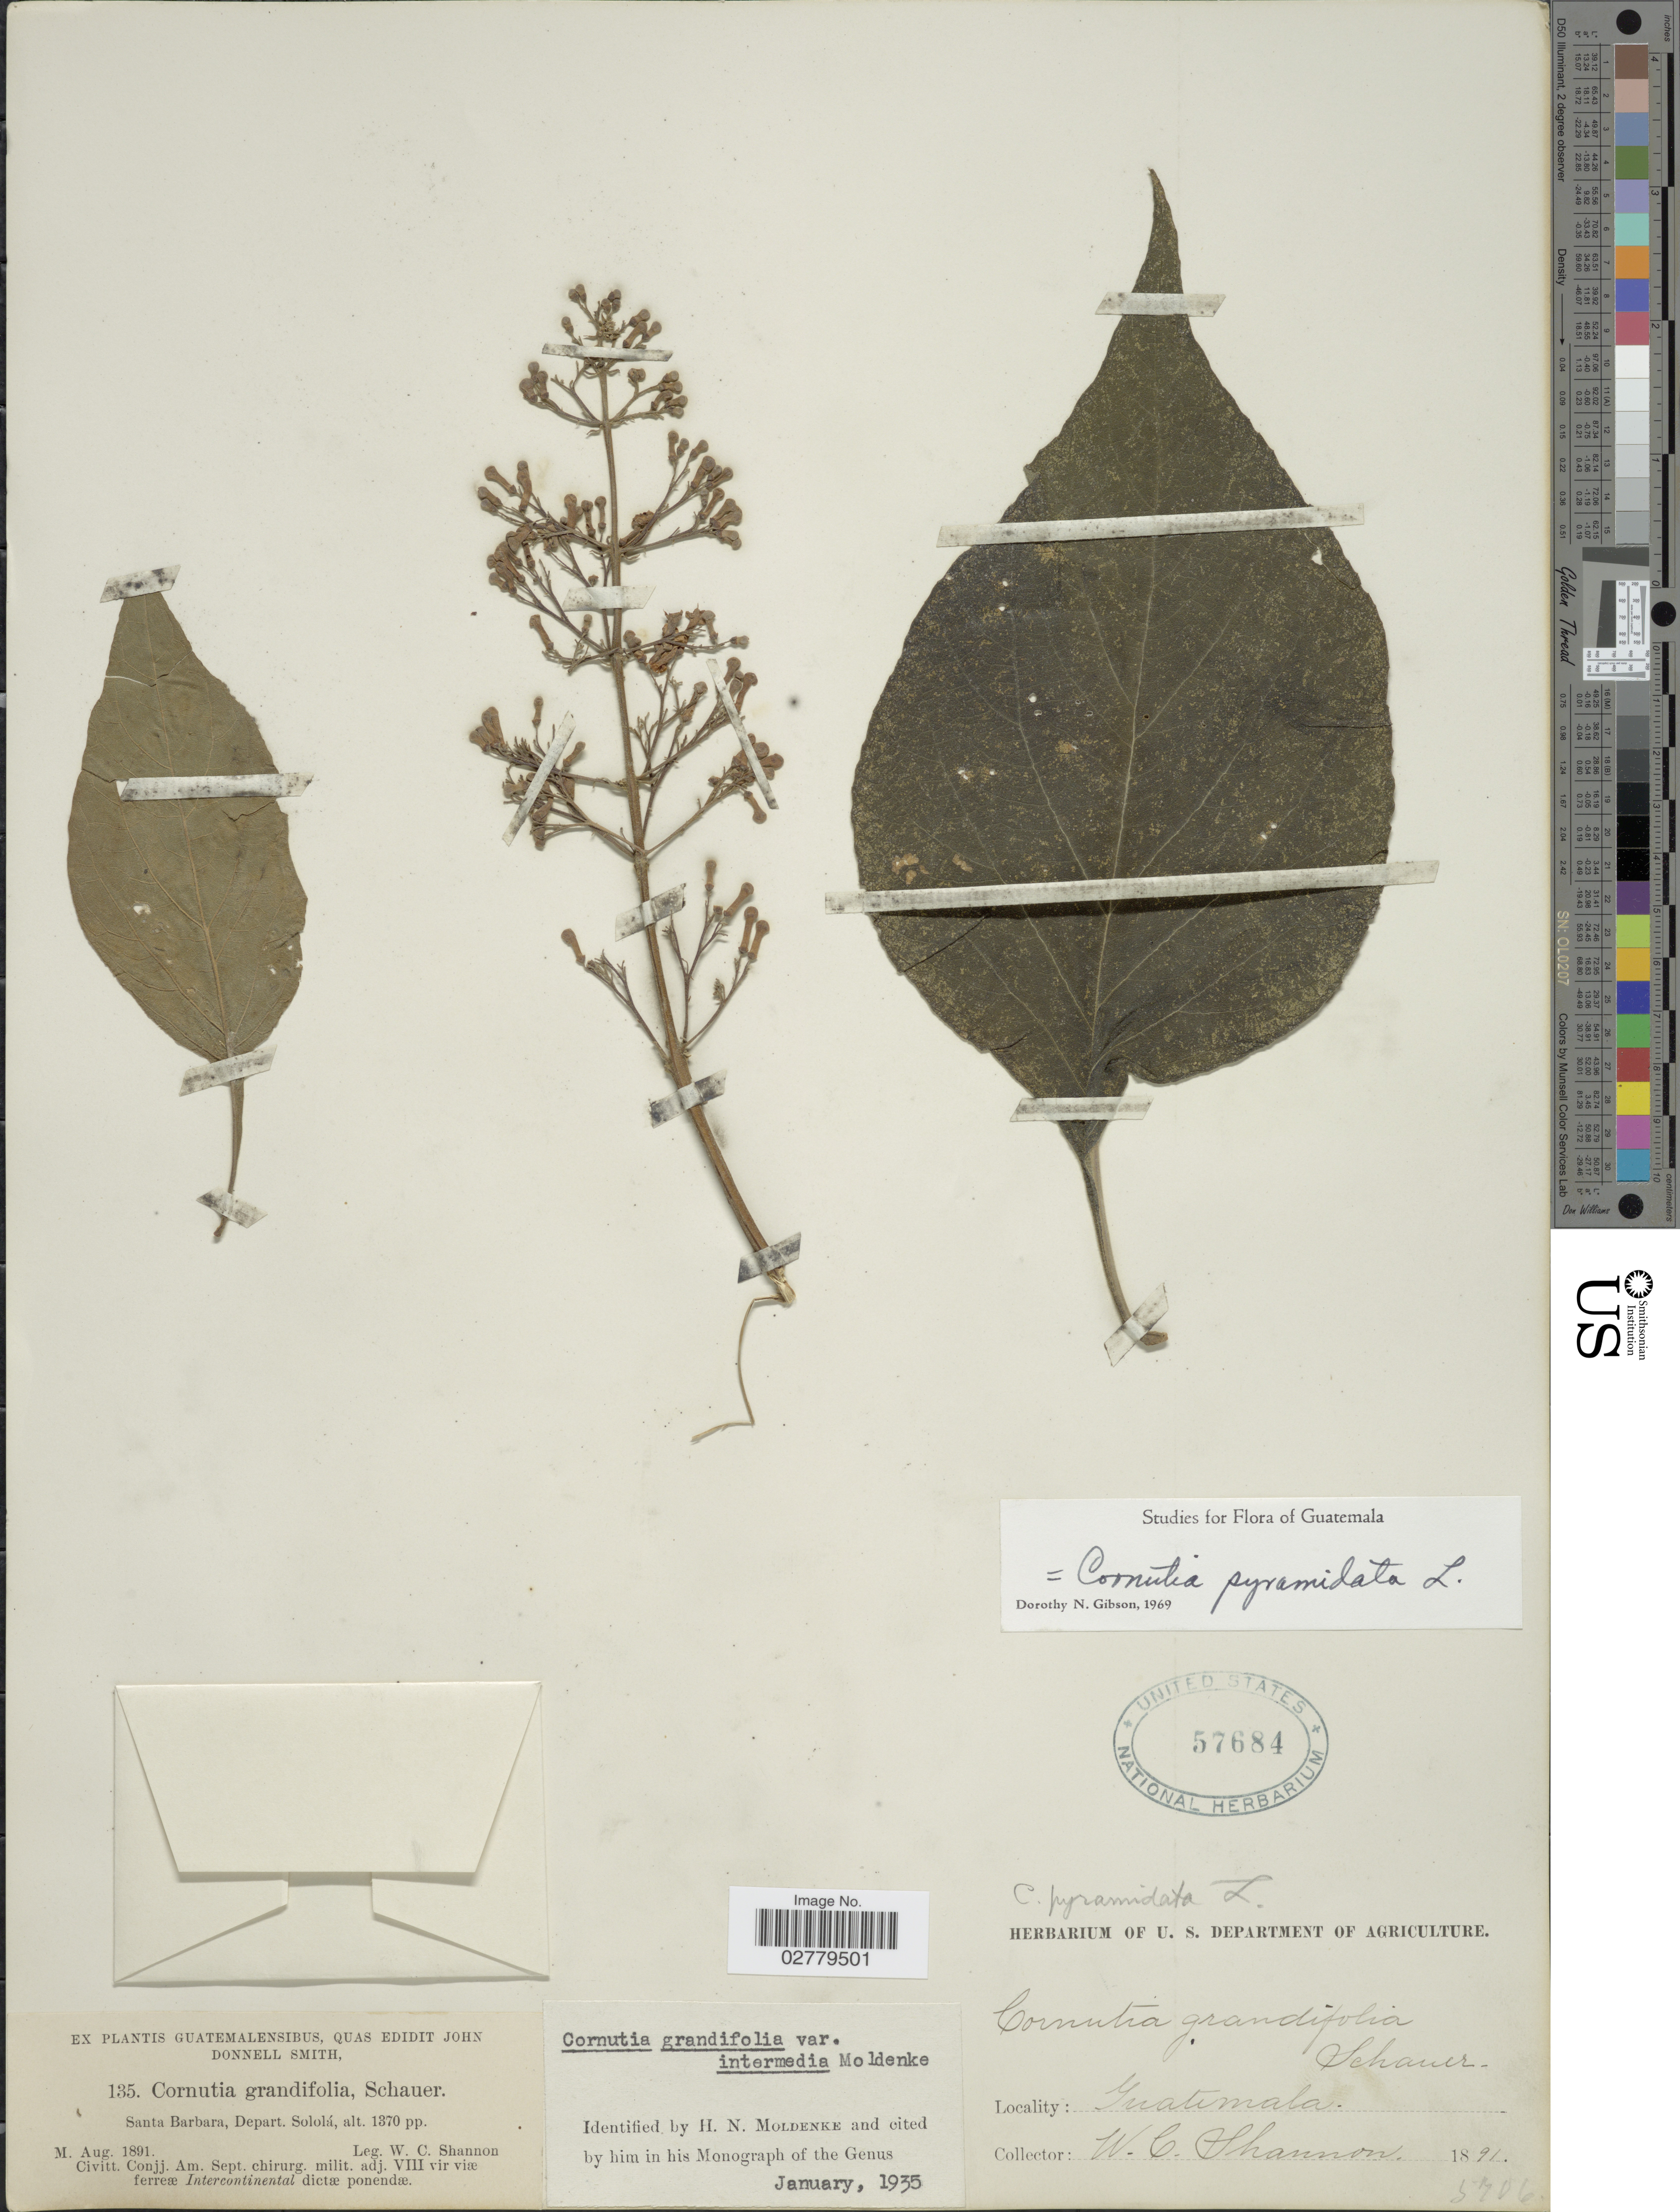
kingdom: Plantae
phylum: Tracheophyta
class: Magnoliopsida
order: Lamiales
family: Lamiaceae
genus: Cornutia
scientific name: Cornutia grandifolia var. intermedia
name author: Moldenke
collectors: W. C. Shannon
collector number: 135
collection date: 1891-08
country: Guatemala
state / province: Sololá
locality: Santa Barbara, Depart. Sololá.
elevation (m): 418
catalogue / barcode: US 57684